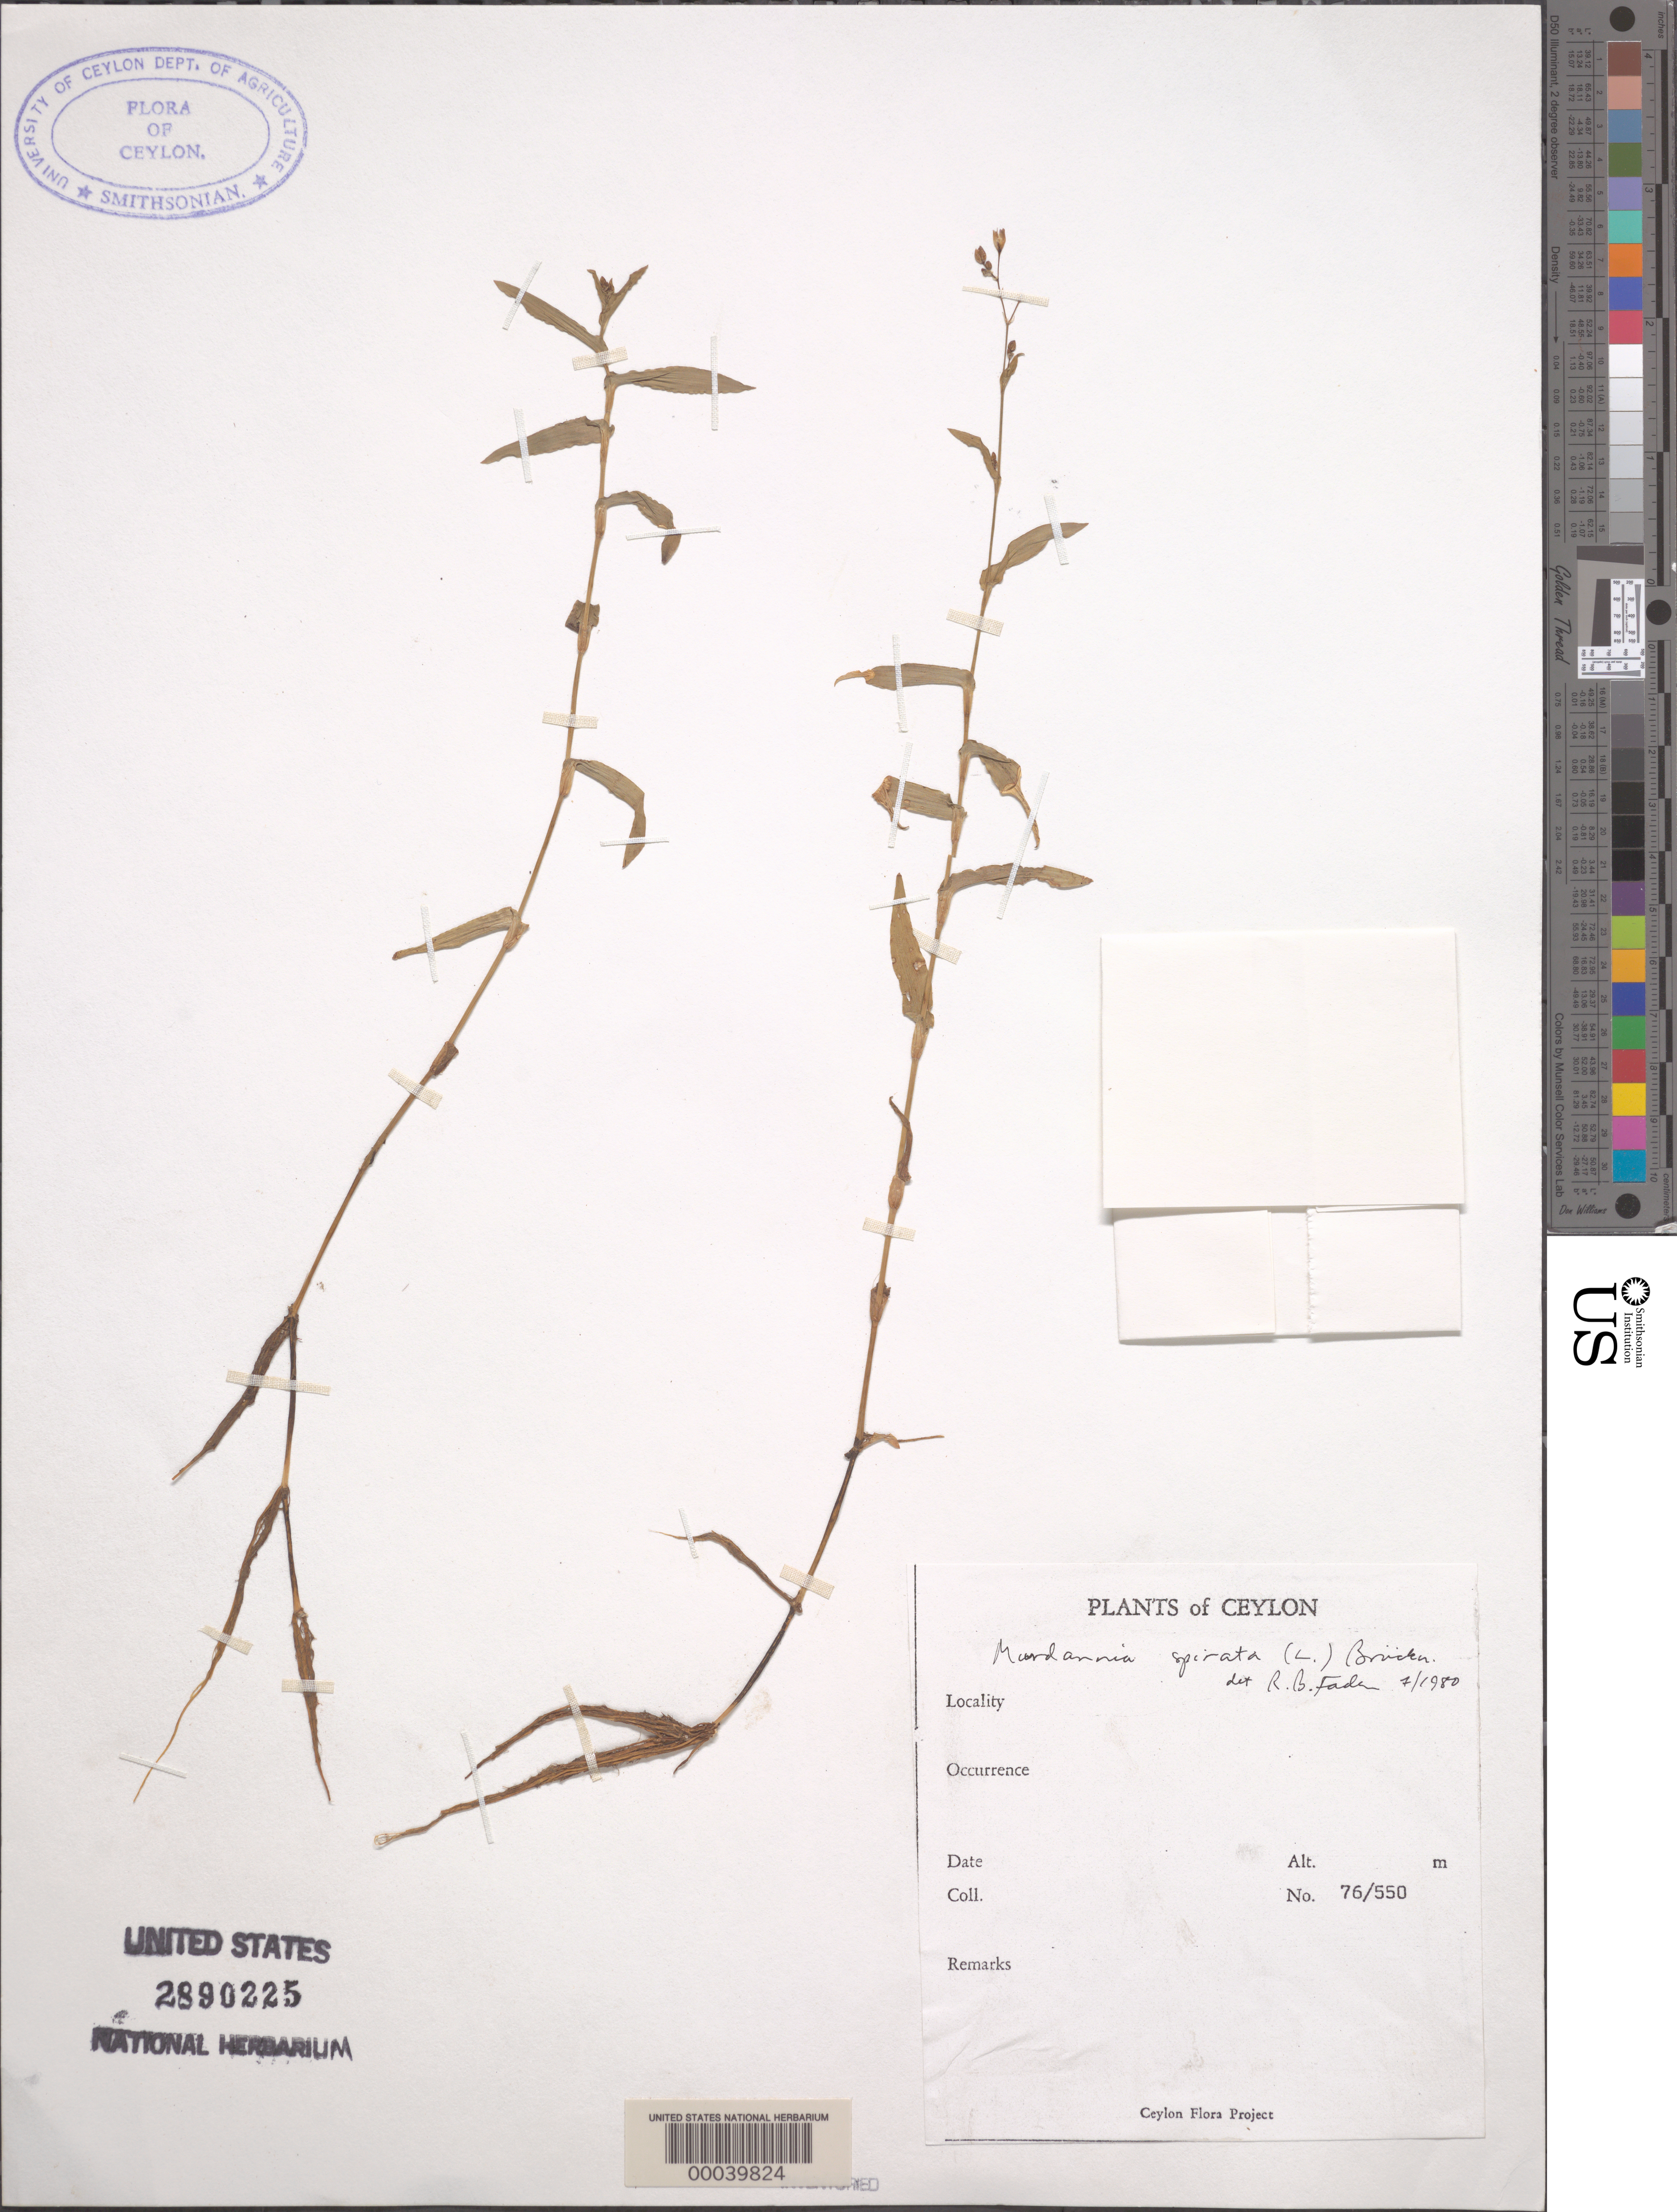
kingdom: Plantae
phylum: Tracheophyta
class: Liliopsida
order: Commelinales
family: Commelinaceae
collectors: G. H. K. Thwaites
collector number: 76/550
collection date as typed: without date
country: Sri Lanka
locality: Ceylon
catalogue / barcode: US 2890225